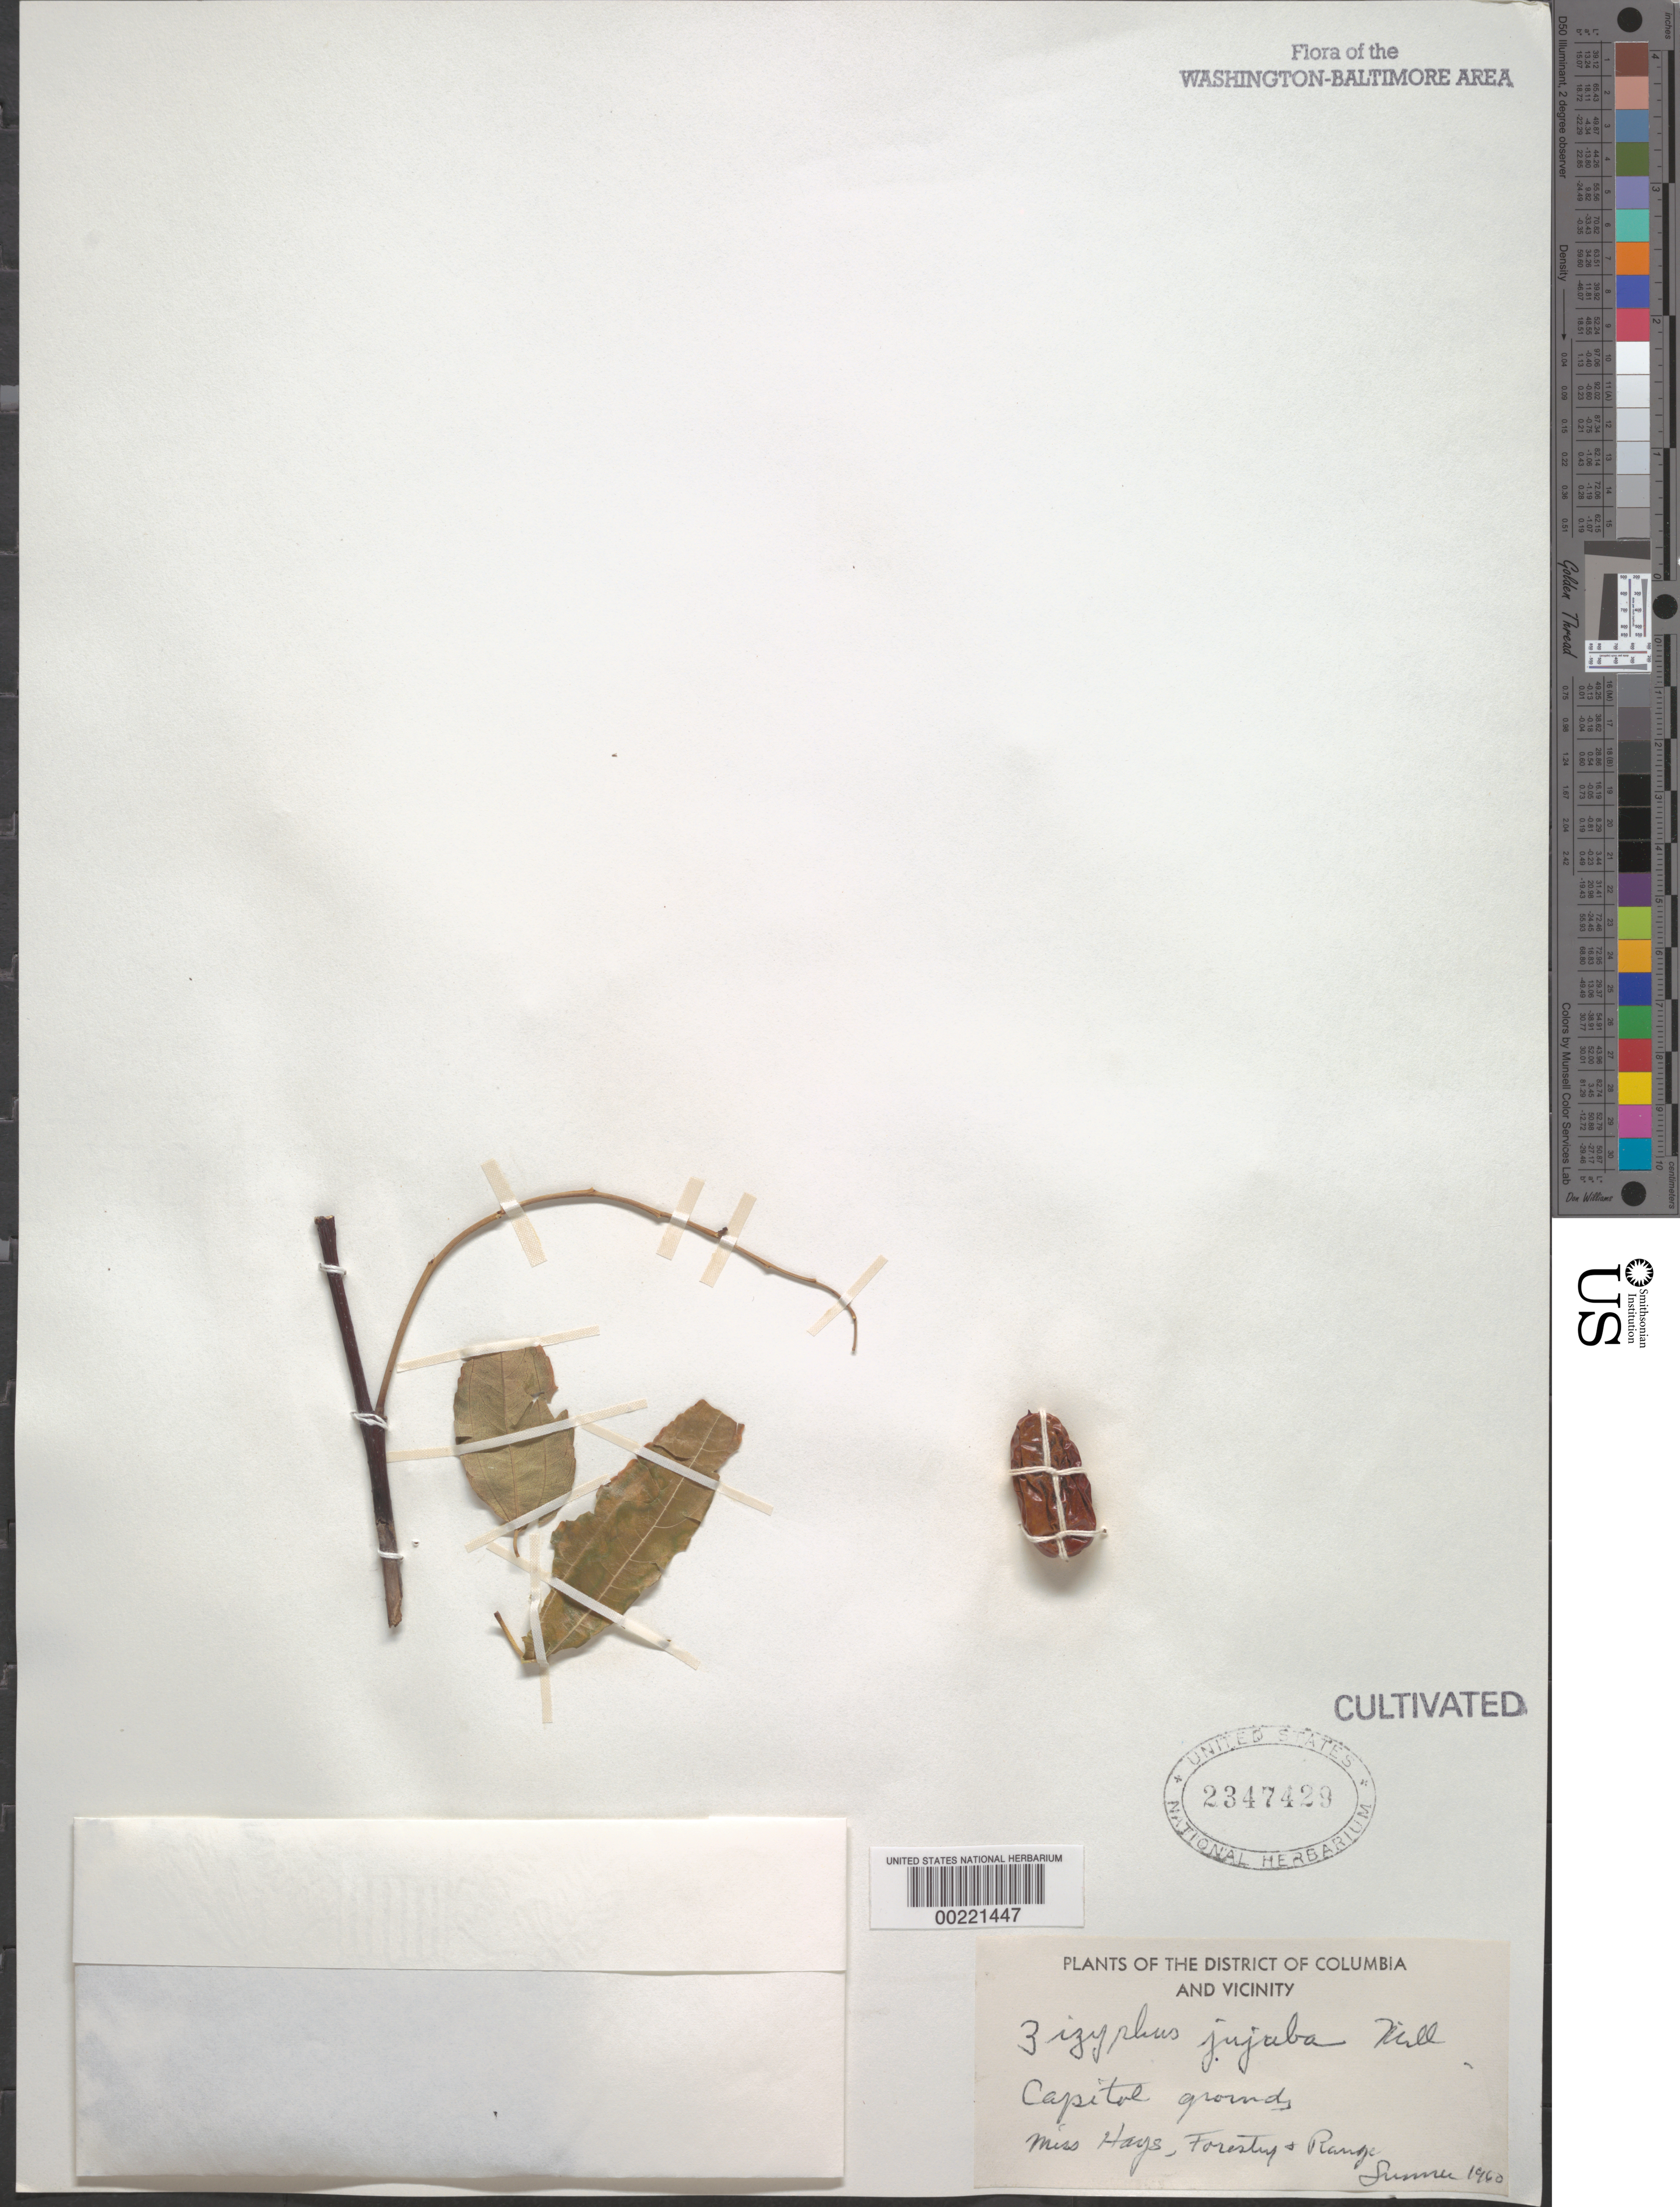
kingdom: Plantae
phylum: Tracheophyta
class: Magnoliopsida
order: Rosales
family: Rhamnaceae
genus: Ziziphus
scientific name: Ziziphus jujuba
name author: Mill.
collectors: -. Hays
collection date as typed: Sum 1960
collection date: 1960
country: United States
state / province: District of Columbia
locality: Capitol grounds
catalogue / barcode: US 2347429